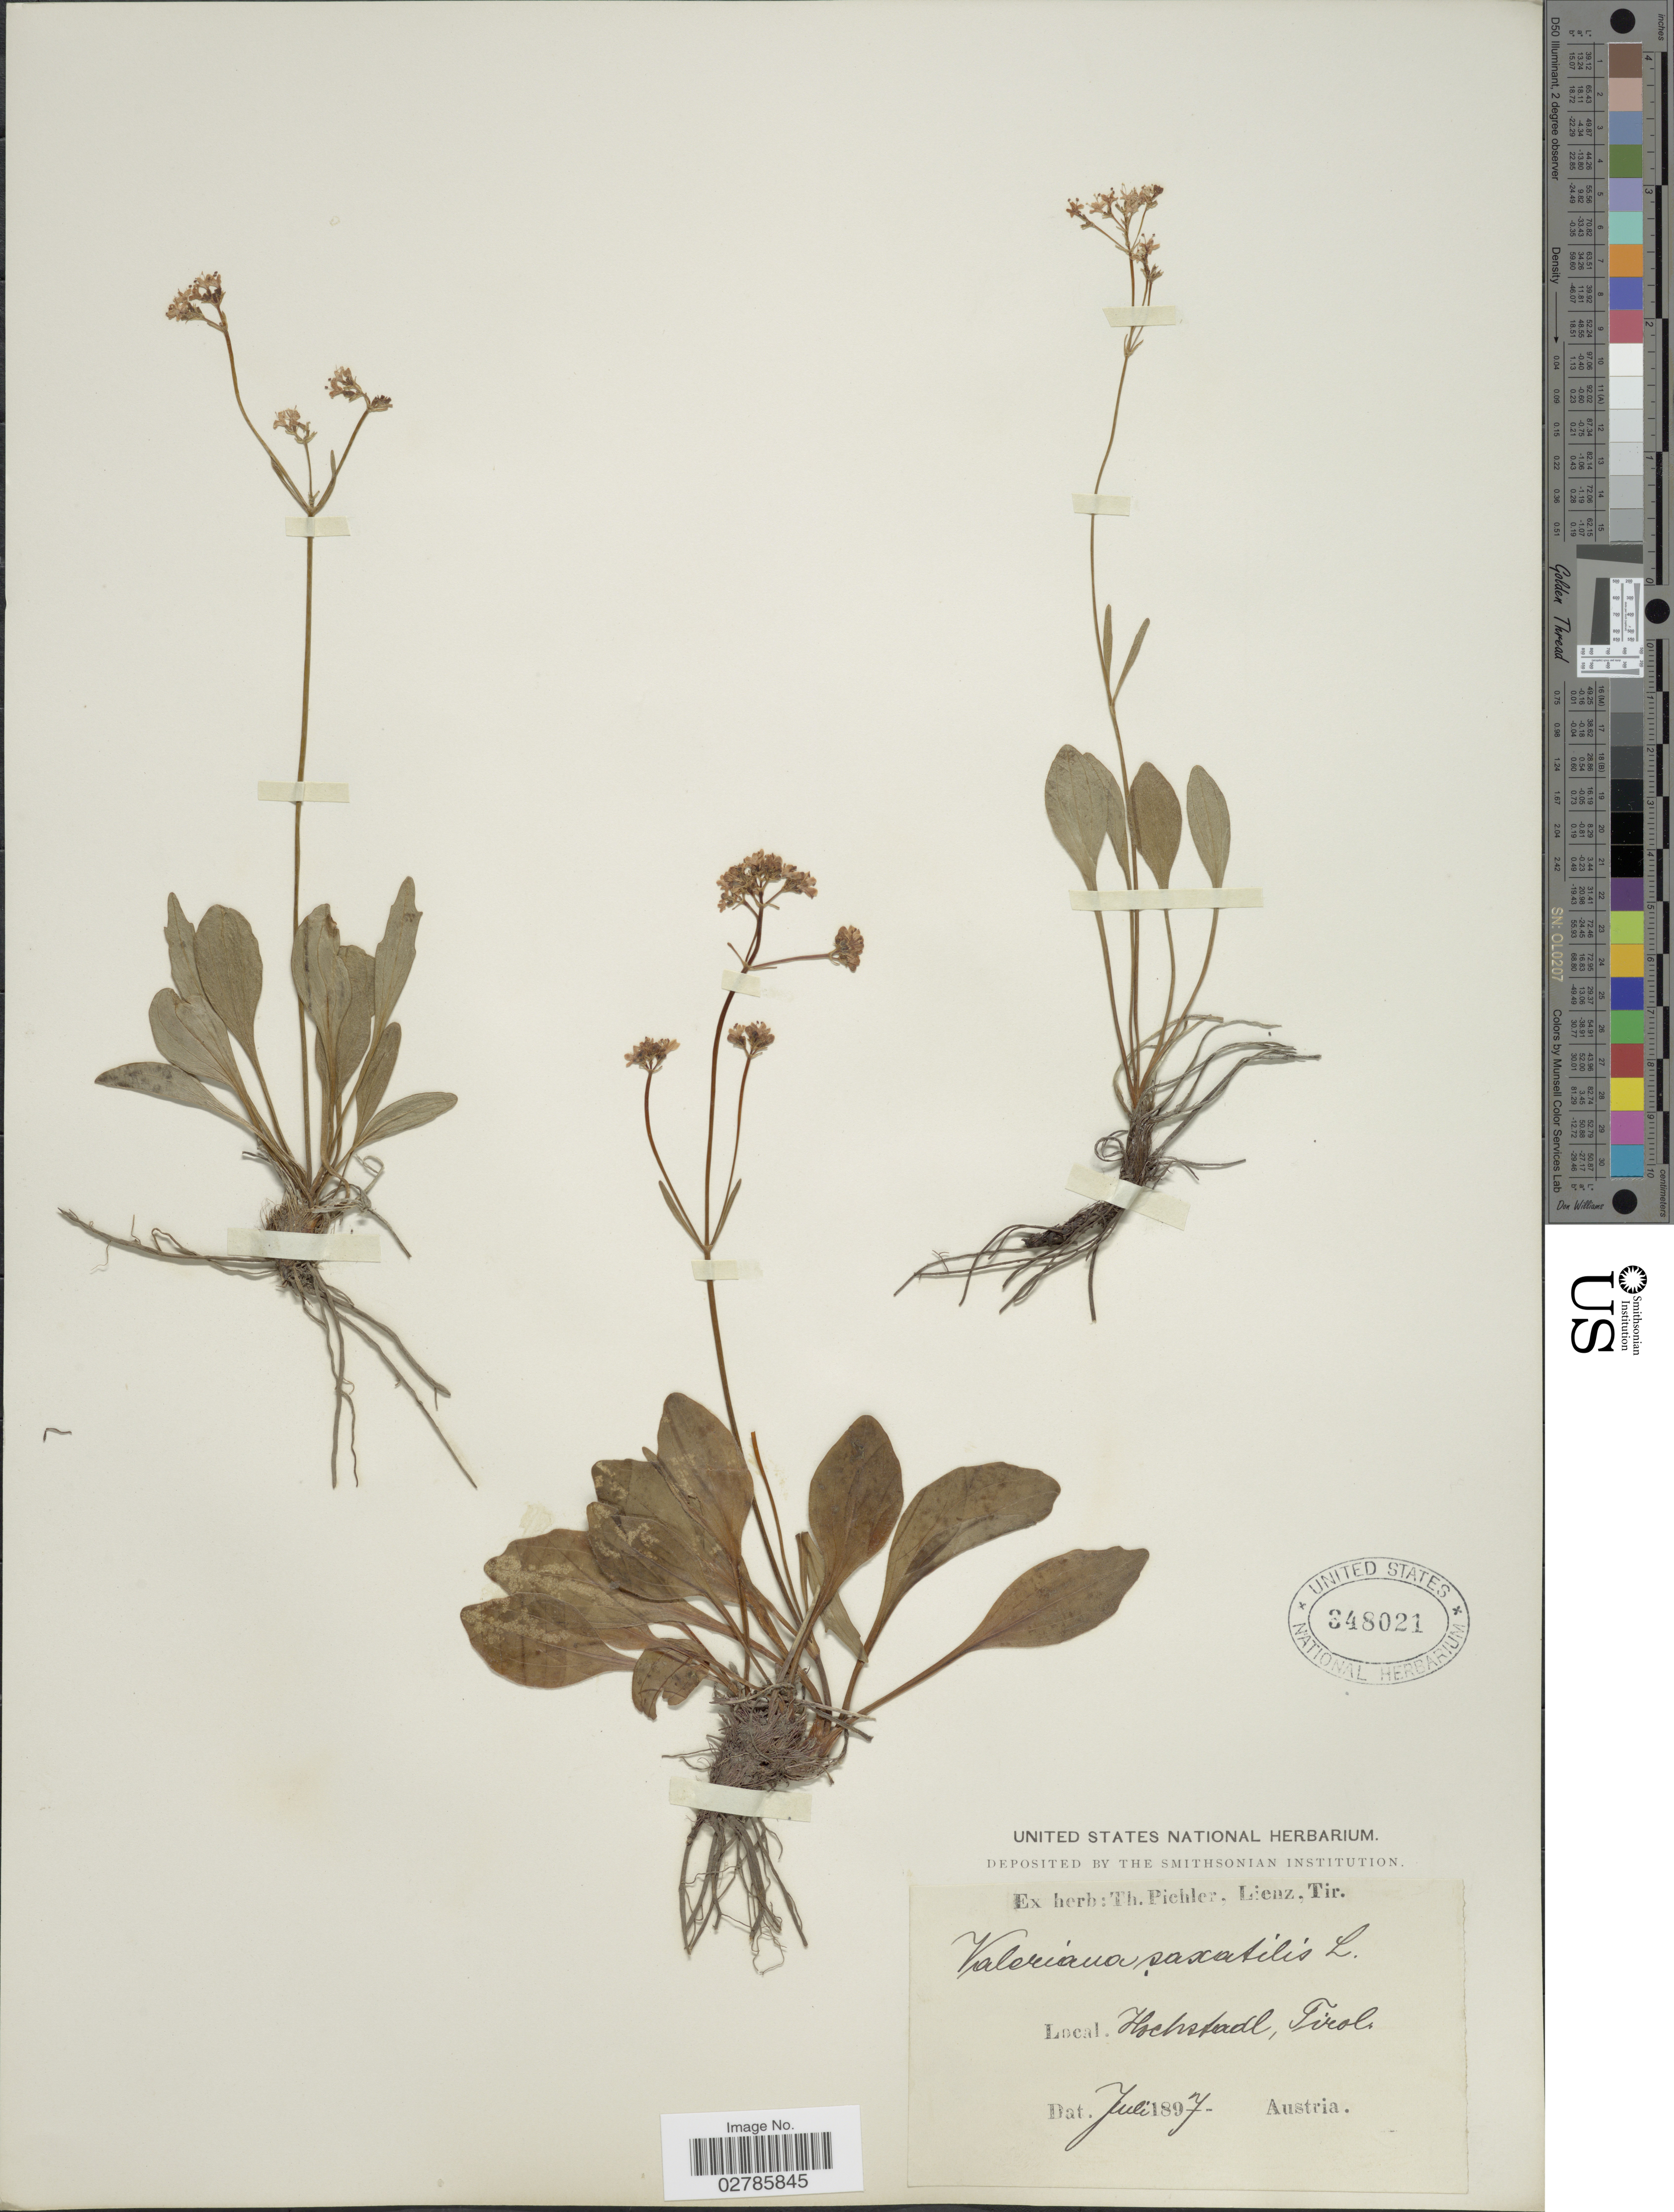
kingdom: Plantae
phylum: Tracheophyta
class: Magnoliopsida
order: Dipsacales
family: Caprifoliaceae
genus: Valeriana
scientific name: Valeriana saxatilis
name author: L.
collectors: ex herb. T. Pichler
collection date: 1897-07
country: Austria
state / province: Tirol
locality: Hochstadl.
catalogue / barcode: US 348021